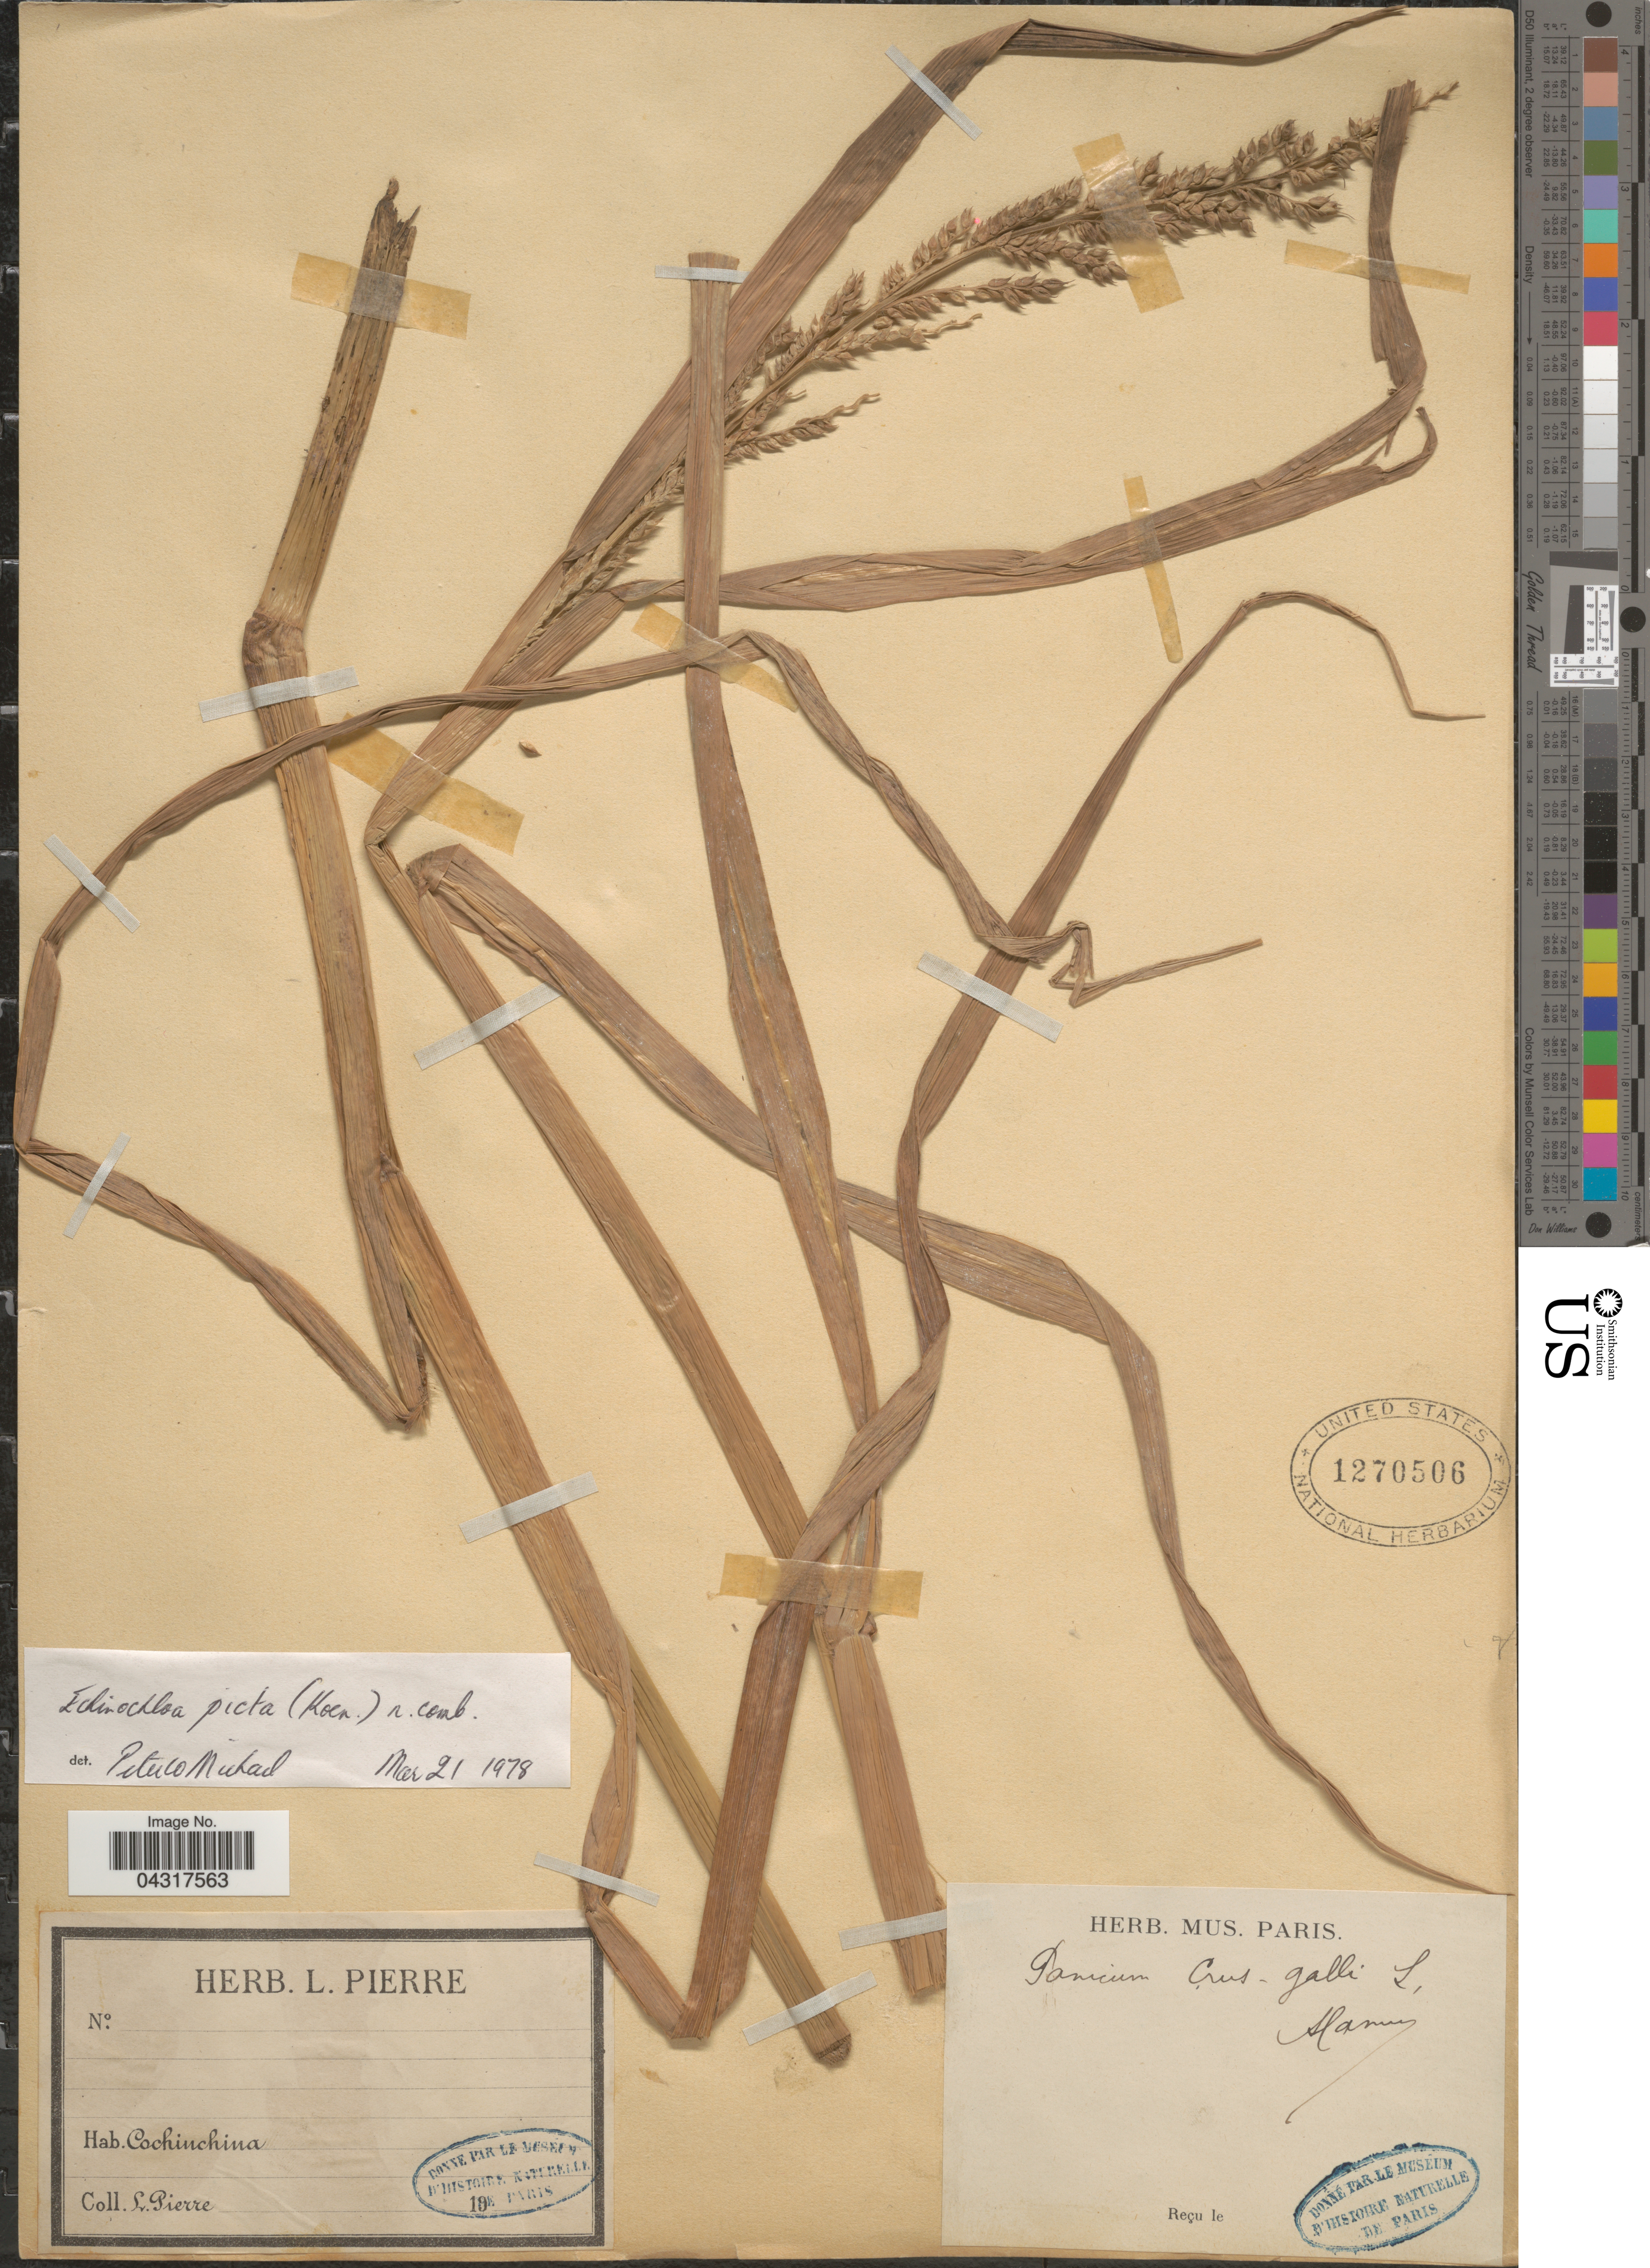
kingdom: Plantae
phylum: Tracheophyta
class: Liliopsida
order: Poales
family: Poaceae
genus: Echinochloa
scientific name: Echinochloa picta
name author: (K.D. Koenig) Michael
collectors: L. Pierre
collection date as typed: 19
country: Vietnam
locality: Cochinchina.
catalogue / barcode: US 1270506